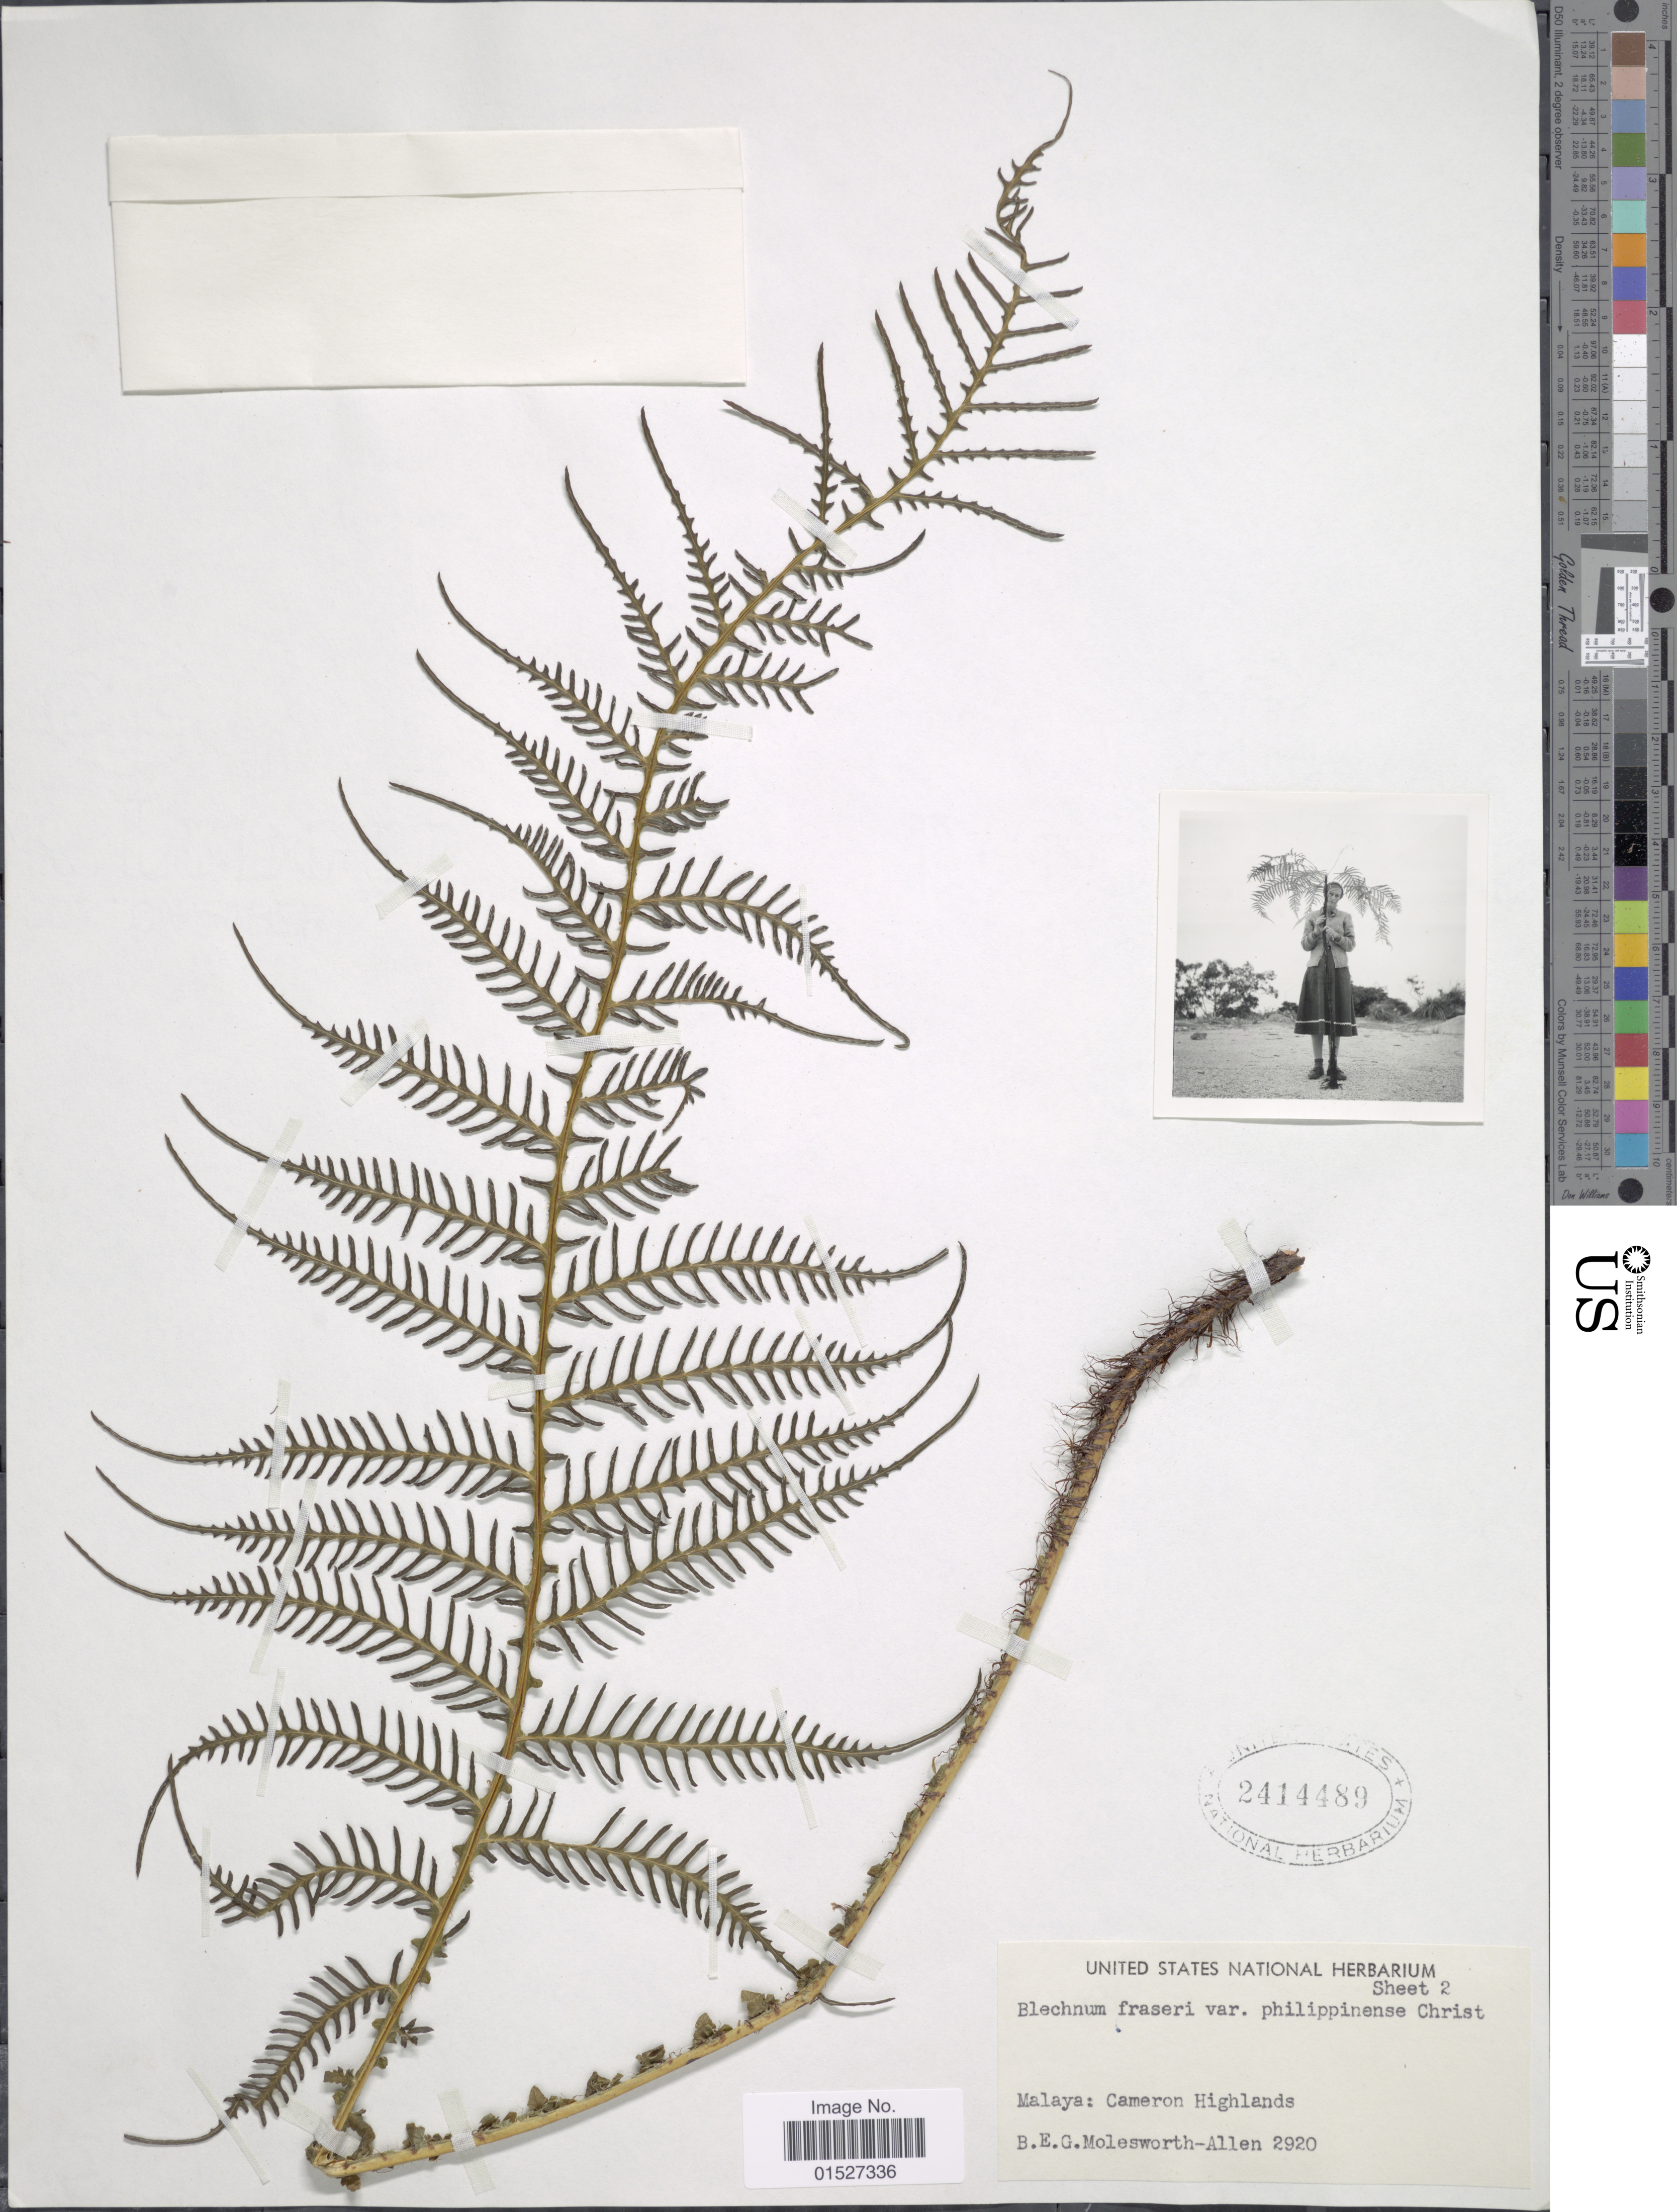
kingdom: Plantae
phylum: Tracheophyta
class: Polypodiopsida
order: Polypodiales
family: Blechnaceae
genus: Blechnum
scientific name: Blechnum fraseri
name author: (A. Cunn.) Luerss.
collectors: B. E. G. Molesworth-Allen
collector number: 2920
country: Malaysia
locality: Malaya: Cameron Highlands.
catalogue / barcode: US 2424489